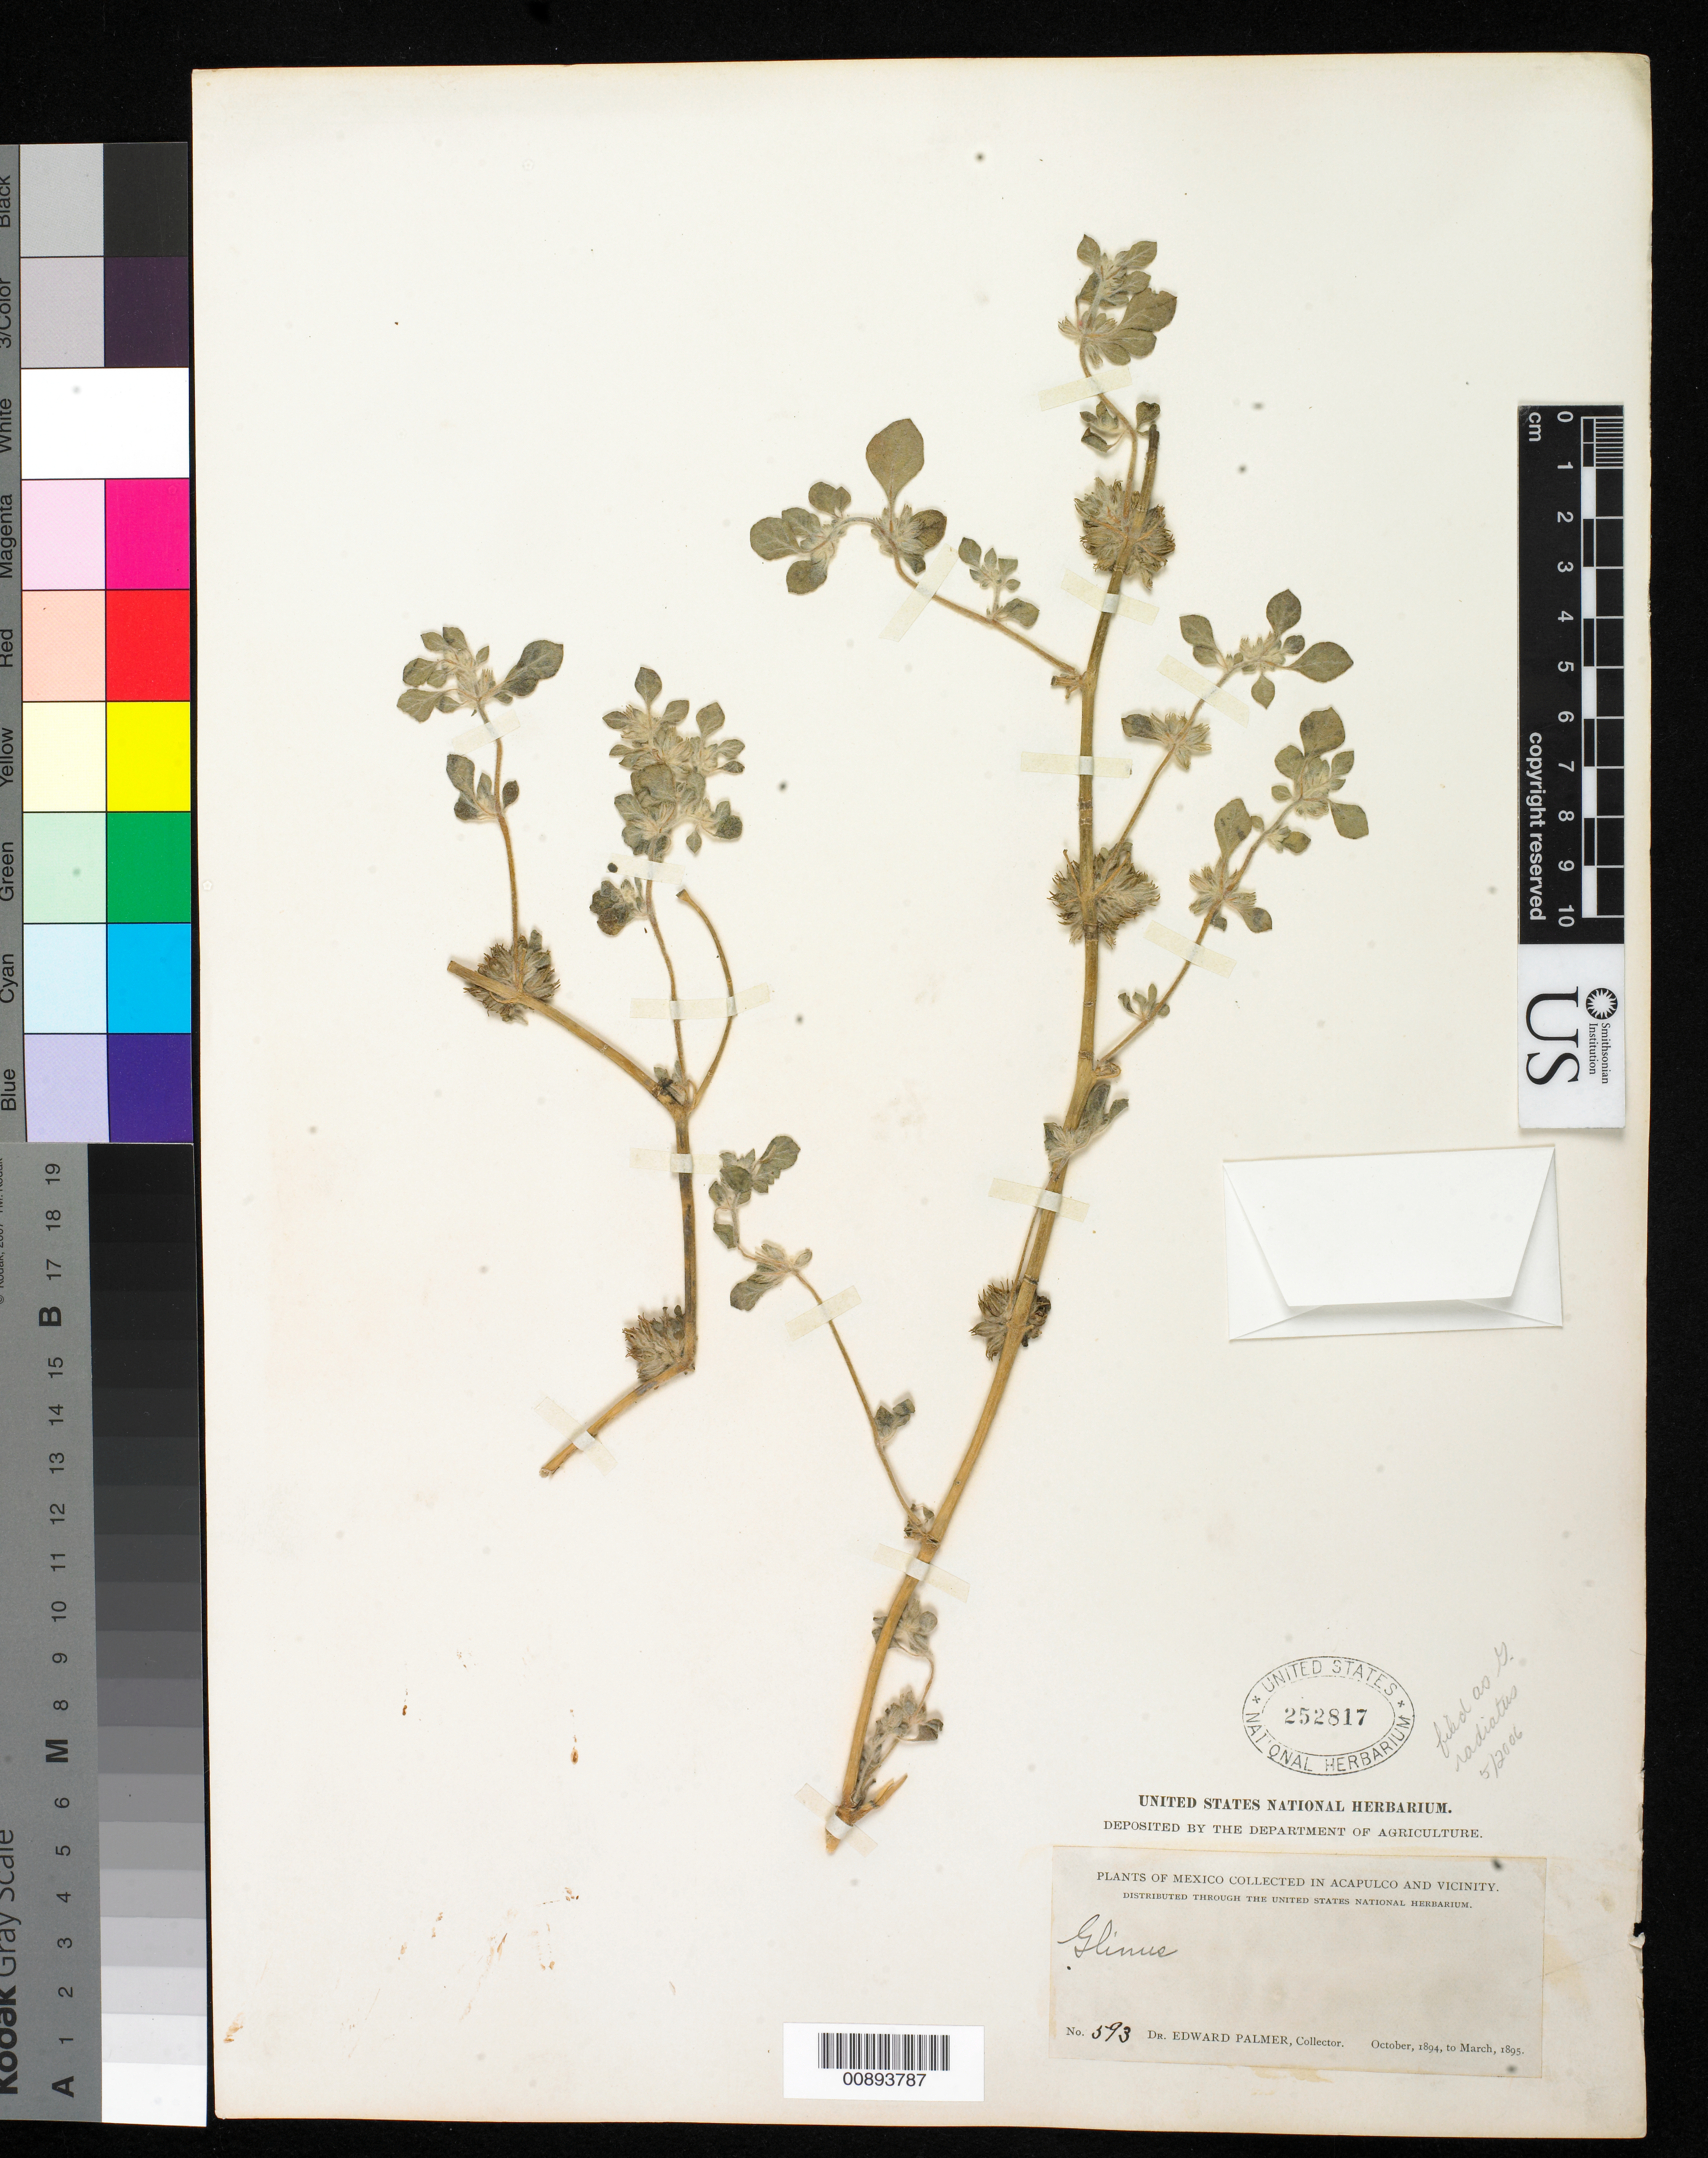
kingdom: Plantae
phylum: Tracheophyta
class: Magnoliopsida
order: Caryophyllales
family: Molluginaceae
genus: Glinus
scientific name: Glinus radiatus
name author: (Ruiz & Pav.) Rohrb.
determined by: Strong, Mark T., (BOT), Smithsonian Institution - National Museum of Natural History (UNITED STATES)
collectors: E. Palmer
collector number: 593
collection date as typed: Oct 1894 to -- Mar 1895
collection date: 1894-10/1895-03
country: Mexico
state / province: Guerrero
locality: Acapulco, Guerrero and vicinity.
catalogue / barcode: US 252817